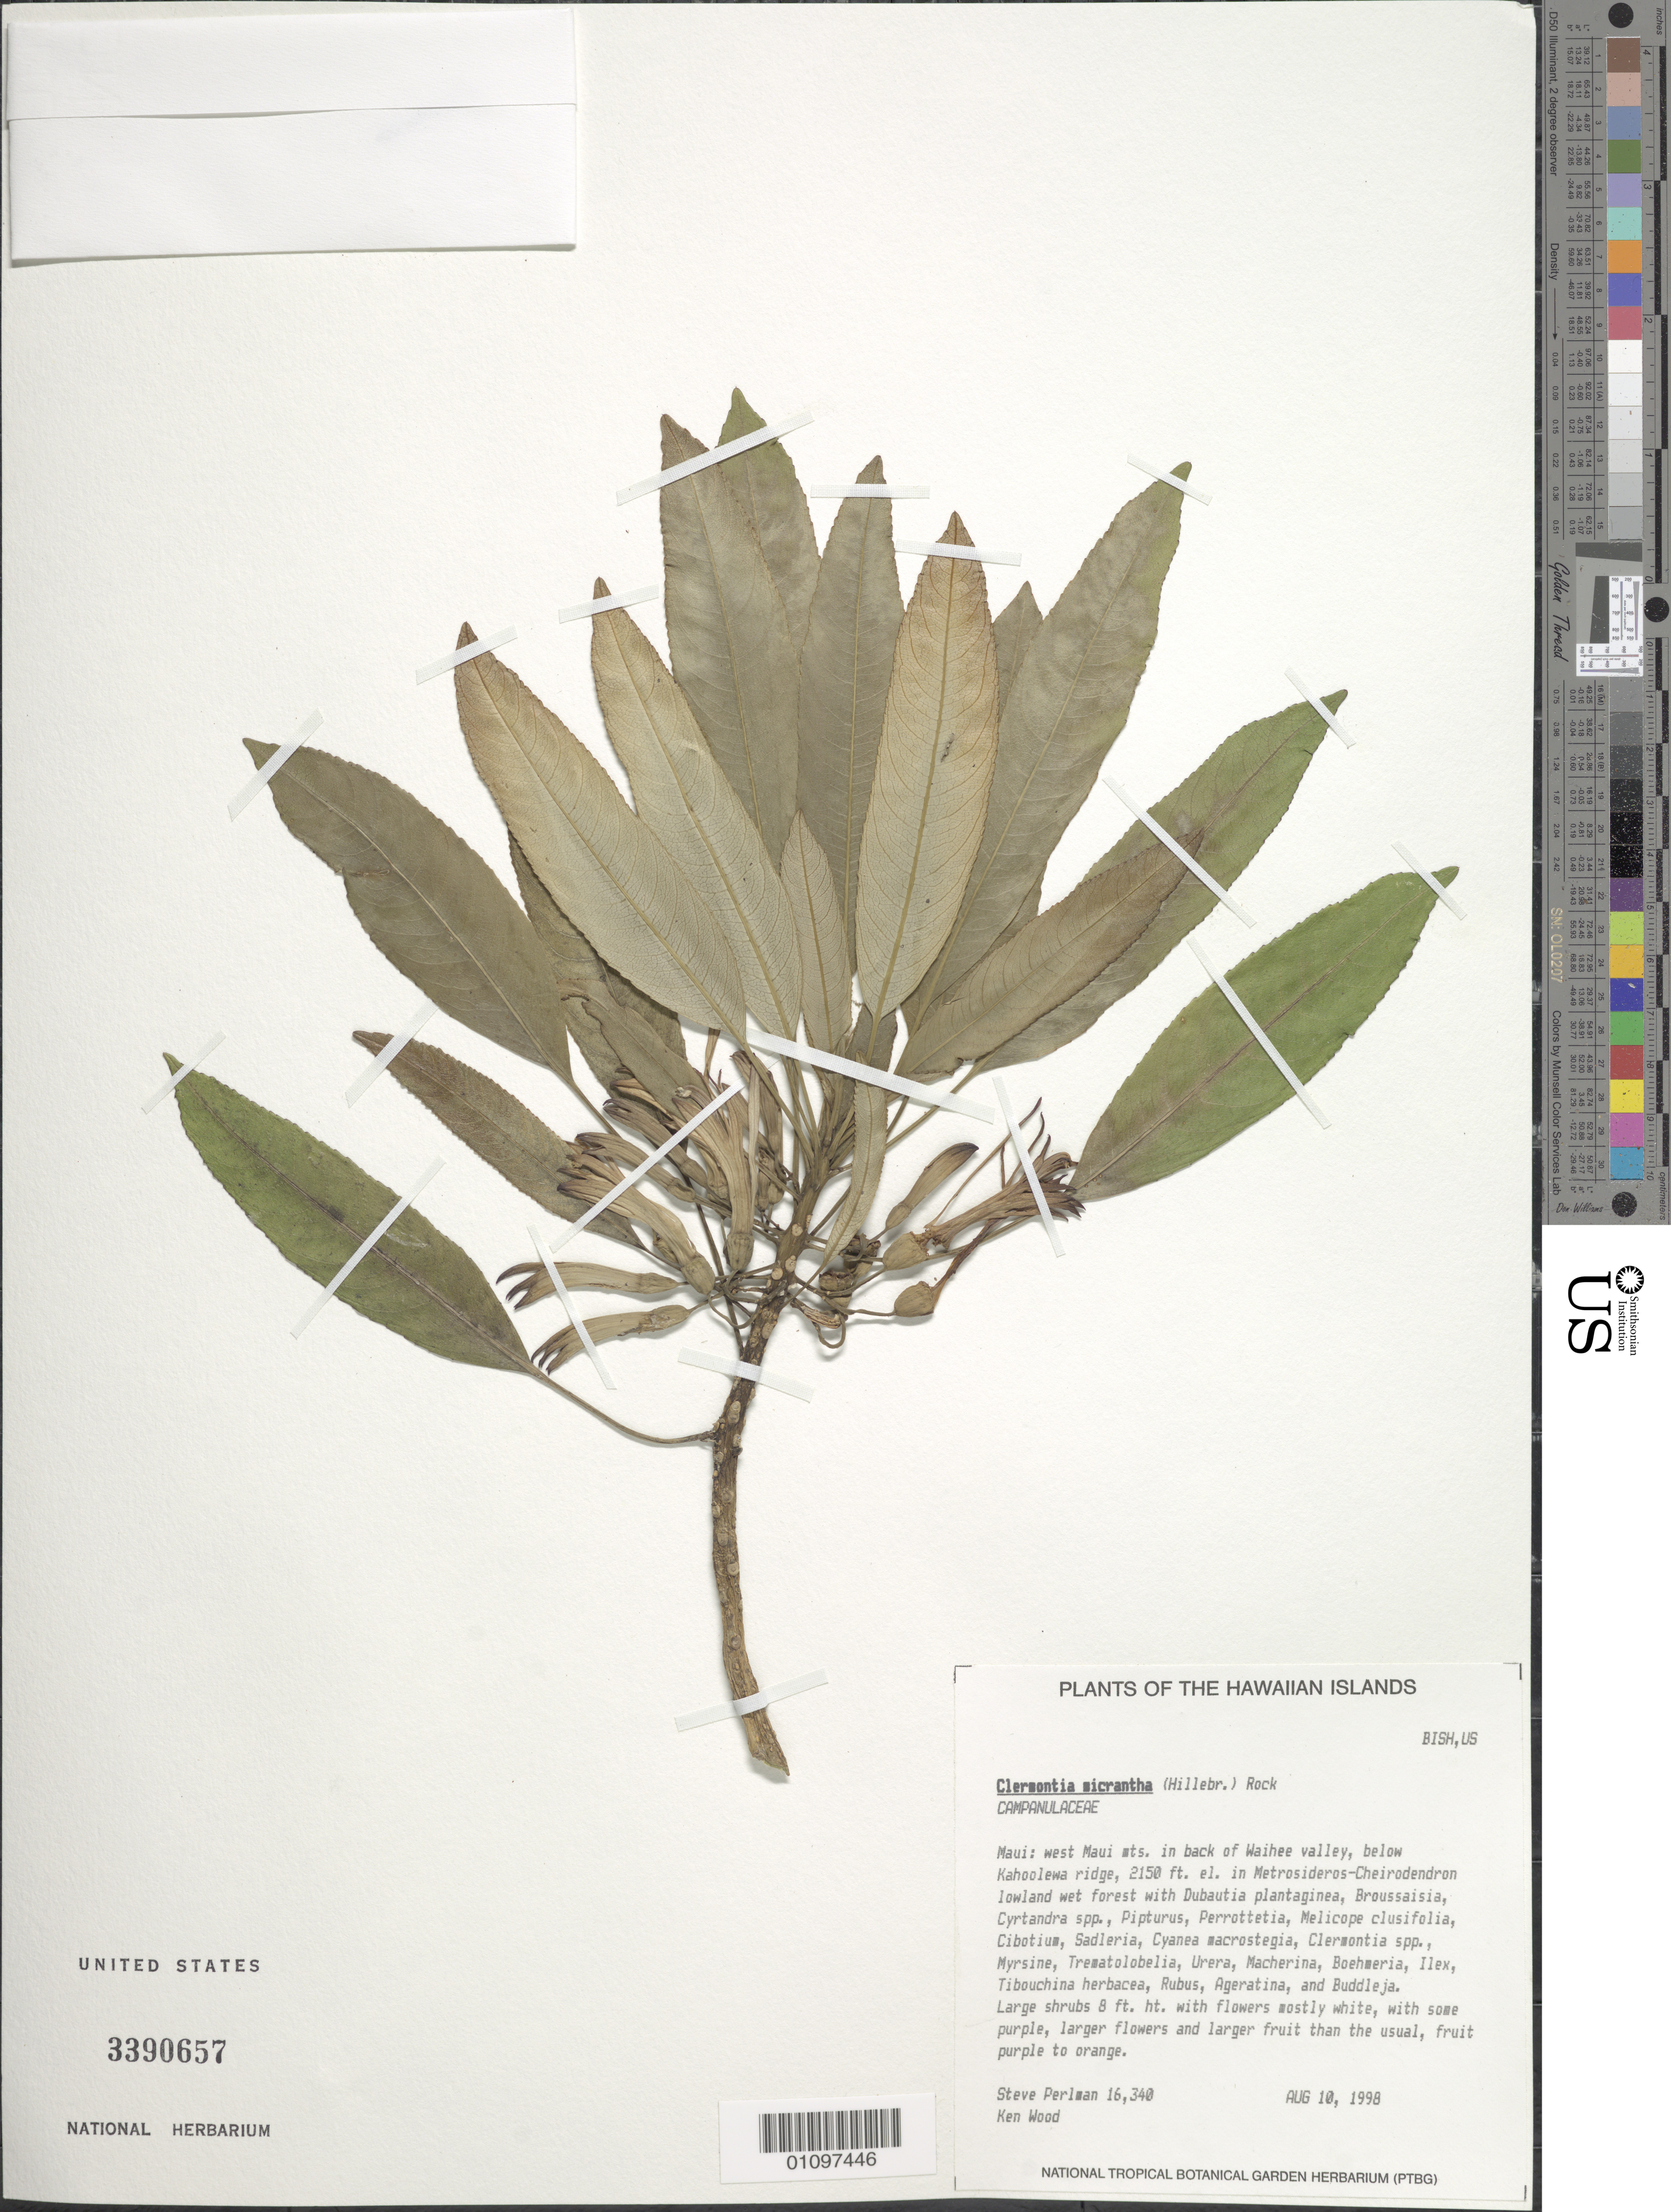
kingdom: Plantae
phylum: Tracheophyta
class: Magnoliopsida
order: Asterales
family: Campanulaceae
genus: Clermontia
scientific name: Clermontia micrantha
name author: (Hillebr.) Rock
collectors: S. P. Perlman & K. R. Wood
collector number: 16340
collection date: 1998-08-10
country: United States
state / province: Hawaii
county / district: Maui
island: Maui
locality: West Maui, mts. in back of Waihee Valley, below Kahoolewa ridge.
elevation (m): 655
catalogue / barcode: US 3390657